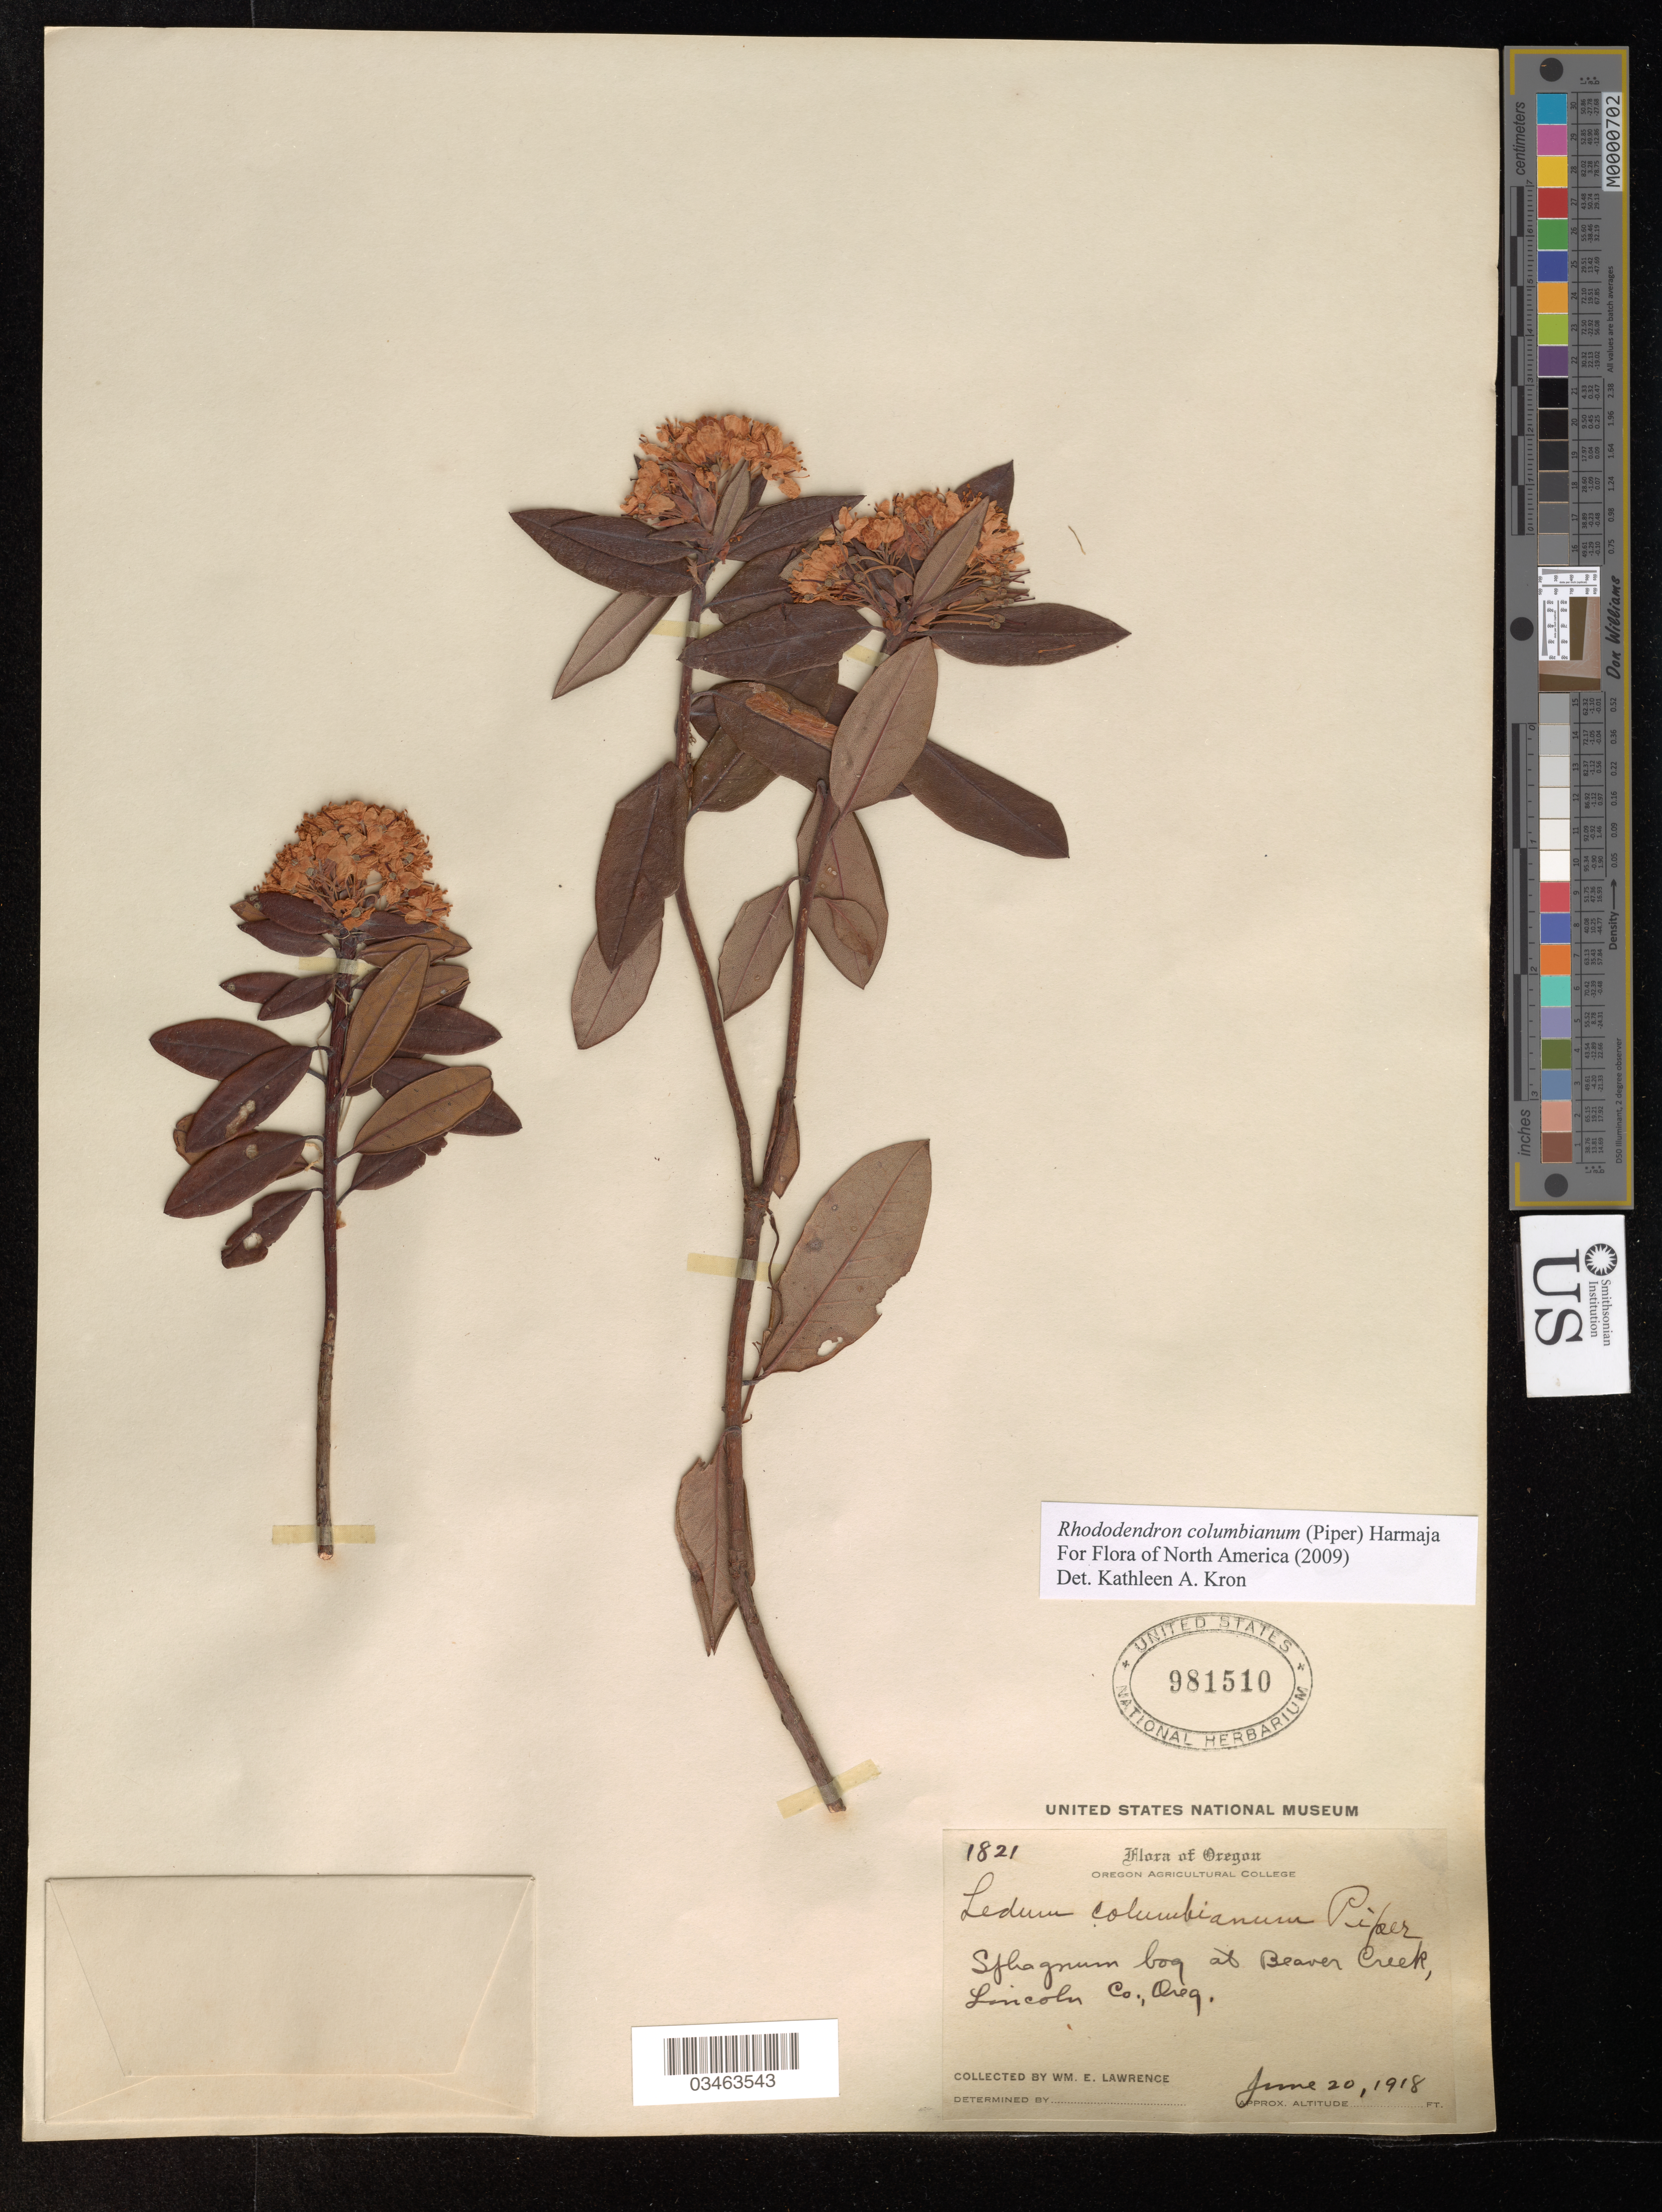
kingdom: Plantae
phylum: Tracheophyta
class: Magnoliopsida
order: Ericales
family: Ericaceae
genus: Rhododendron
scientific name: Rhododendron columbianum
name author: (Piper) Harmaja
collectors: W. Lawrence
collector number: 1821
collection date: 1918-06-20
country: United States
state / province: Oregon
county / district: Lincoln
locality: Sphagnum bog at Beaver Creek, Lincoln Co.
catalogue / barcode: US 981510